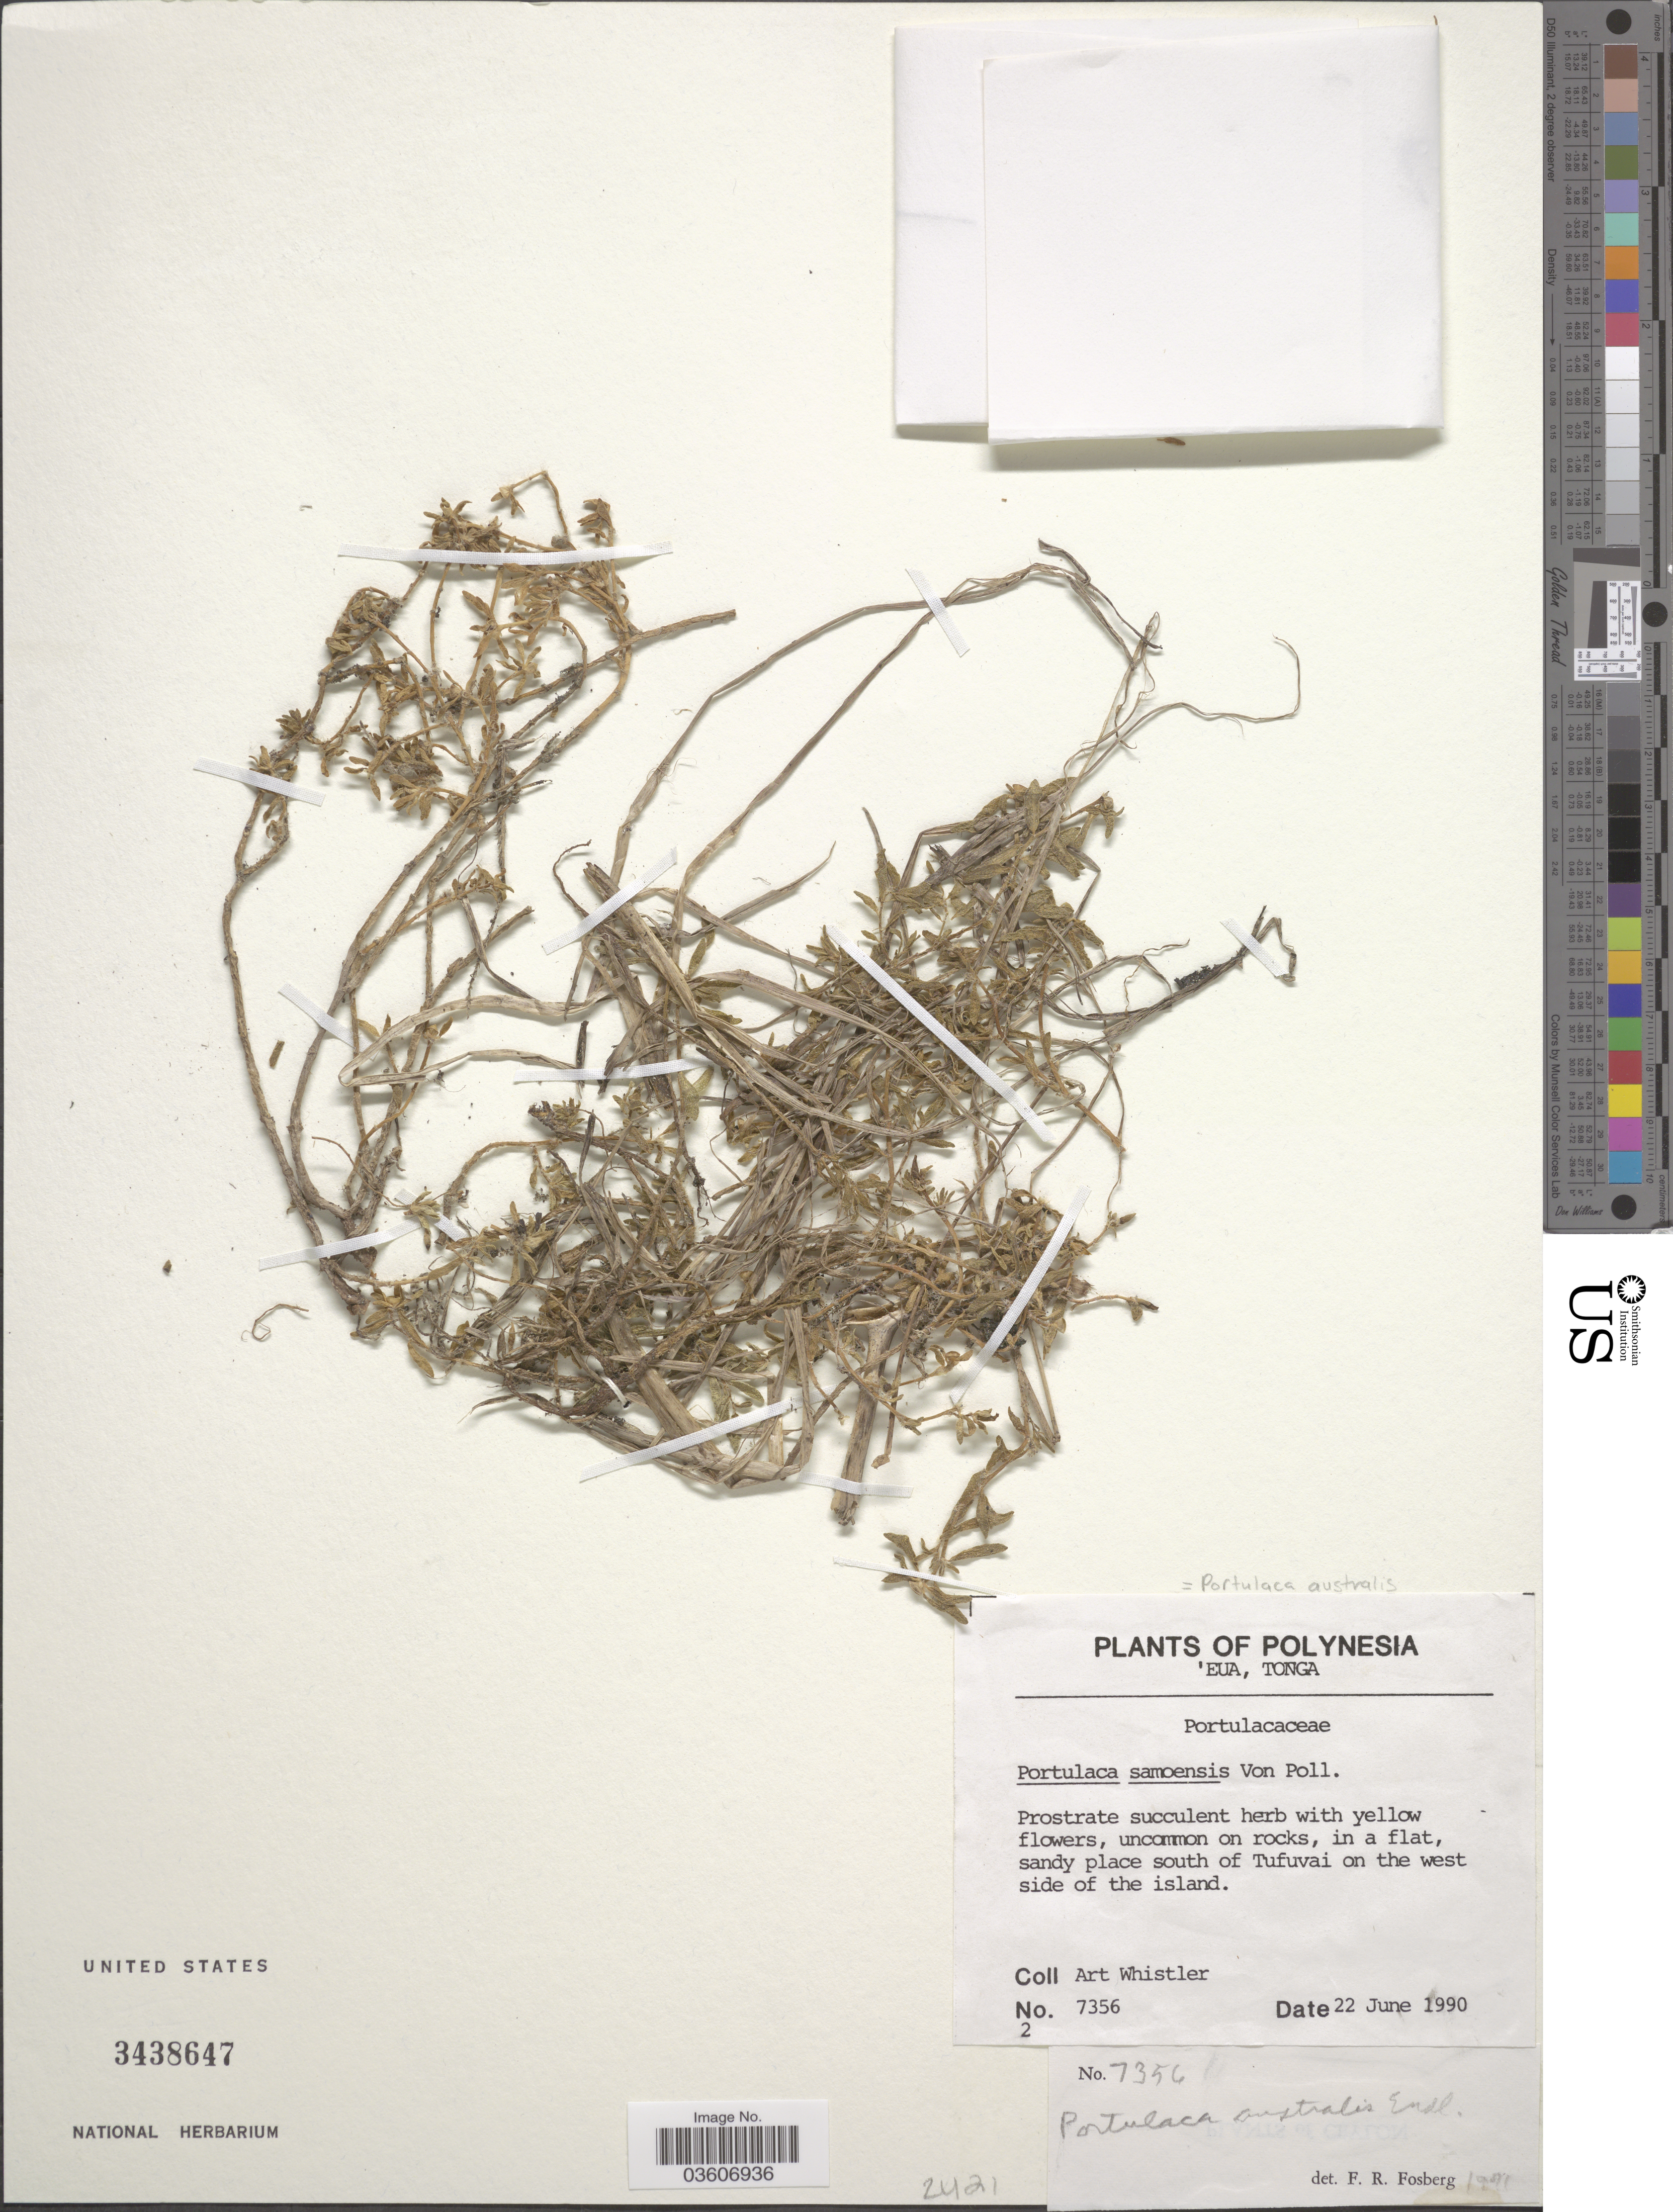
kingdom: Plantae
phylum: Tracheophyta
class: Magnoliopsida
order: Caryophyllales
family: Portulacaceae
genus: Portulaca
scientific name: Portulaca australis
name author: Endl.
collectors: A. Whistler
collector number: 7356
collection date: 1990-06-22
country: Tonga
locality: Polynesia. 'Eua, Tonga. Sandy palce south of Tufuvai on the west side of the island.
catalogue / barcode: US 3438647